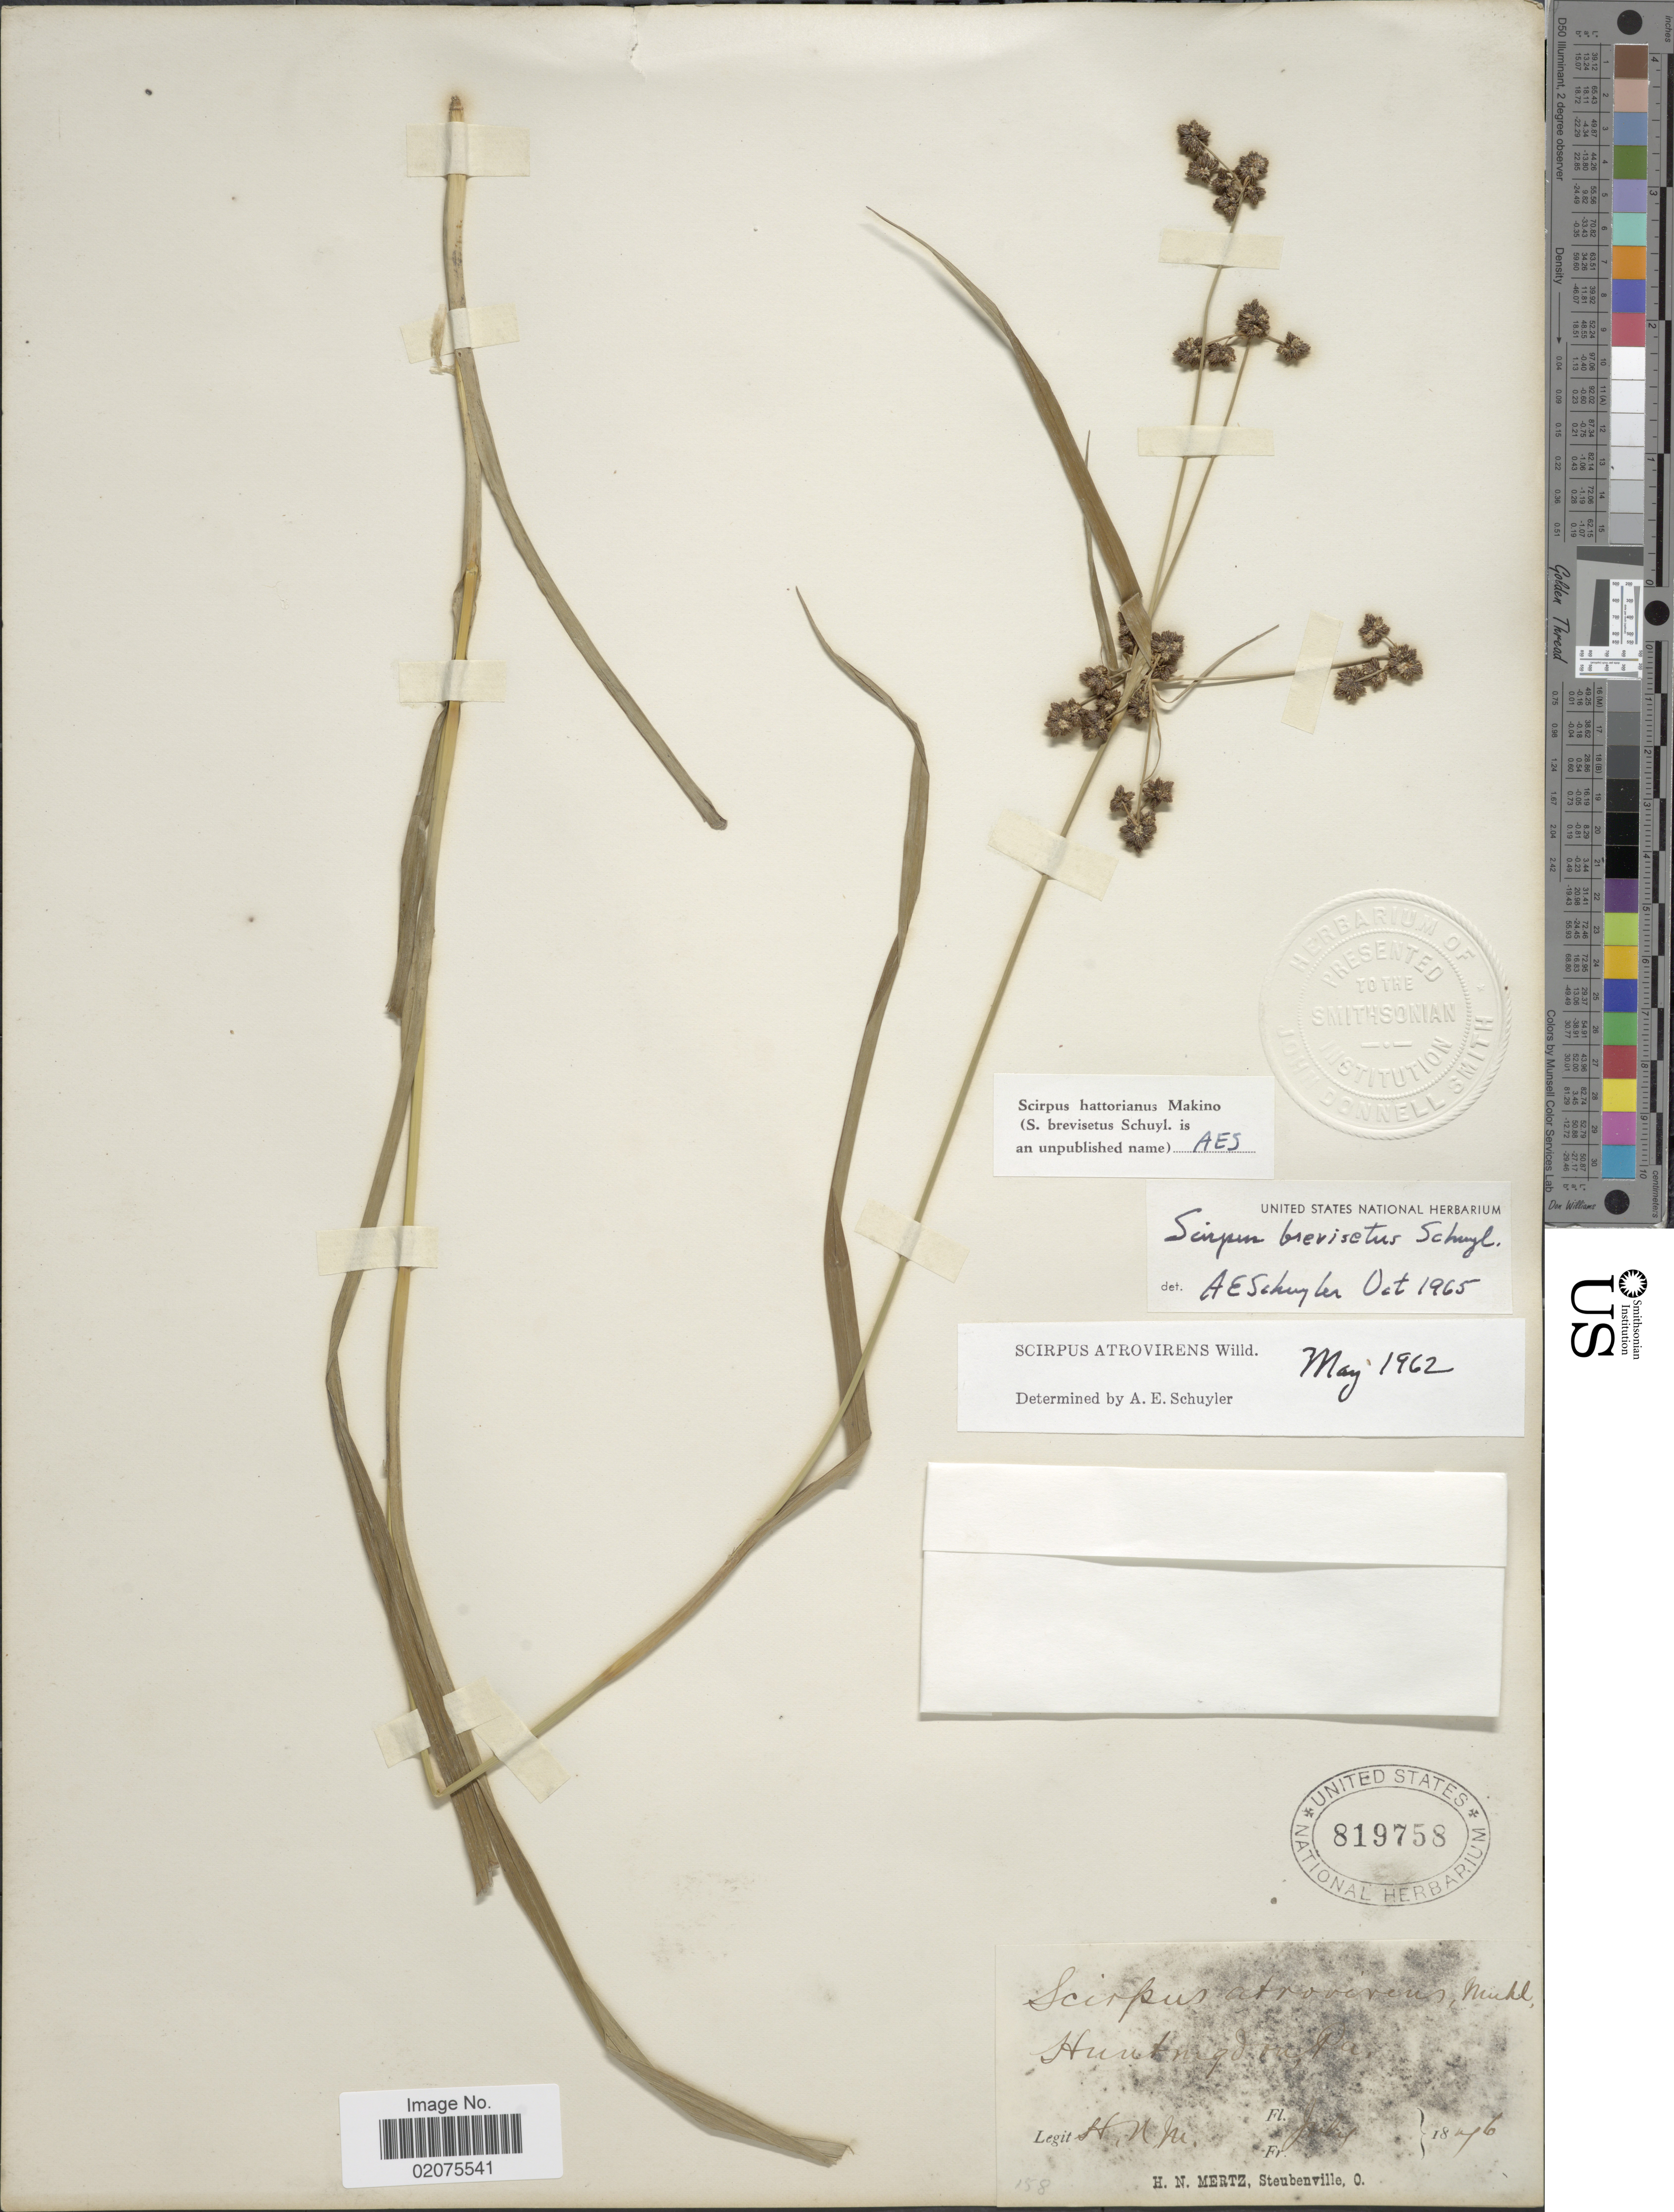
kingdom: Plantae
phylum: Tracheophyta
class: Liliopsida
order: Poales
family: Cyperaceae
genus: Scirpus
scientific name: Scirpus hattorianus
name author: Makino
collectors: H. Mertz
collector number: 158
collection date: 1876-07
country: United States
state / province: Pennsylvania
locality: Huntingdon, Pa.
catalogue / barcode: US 819758